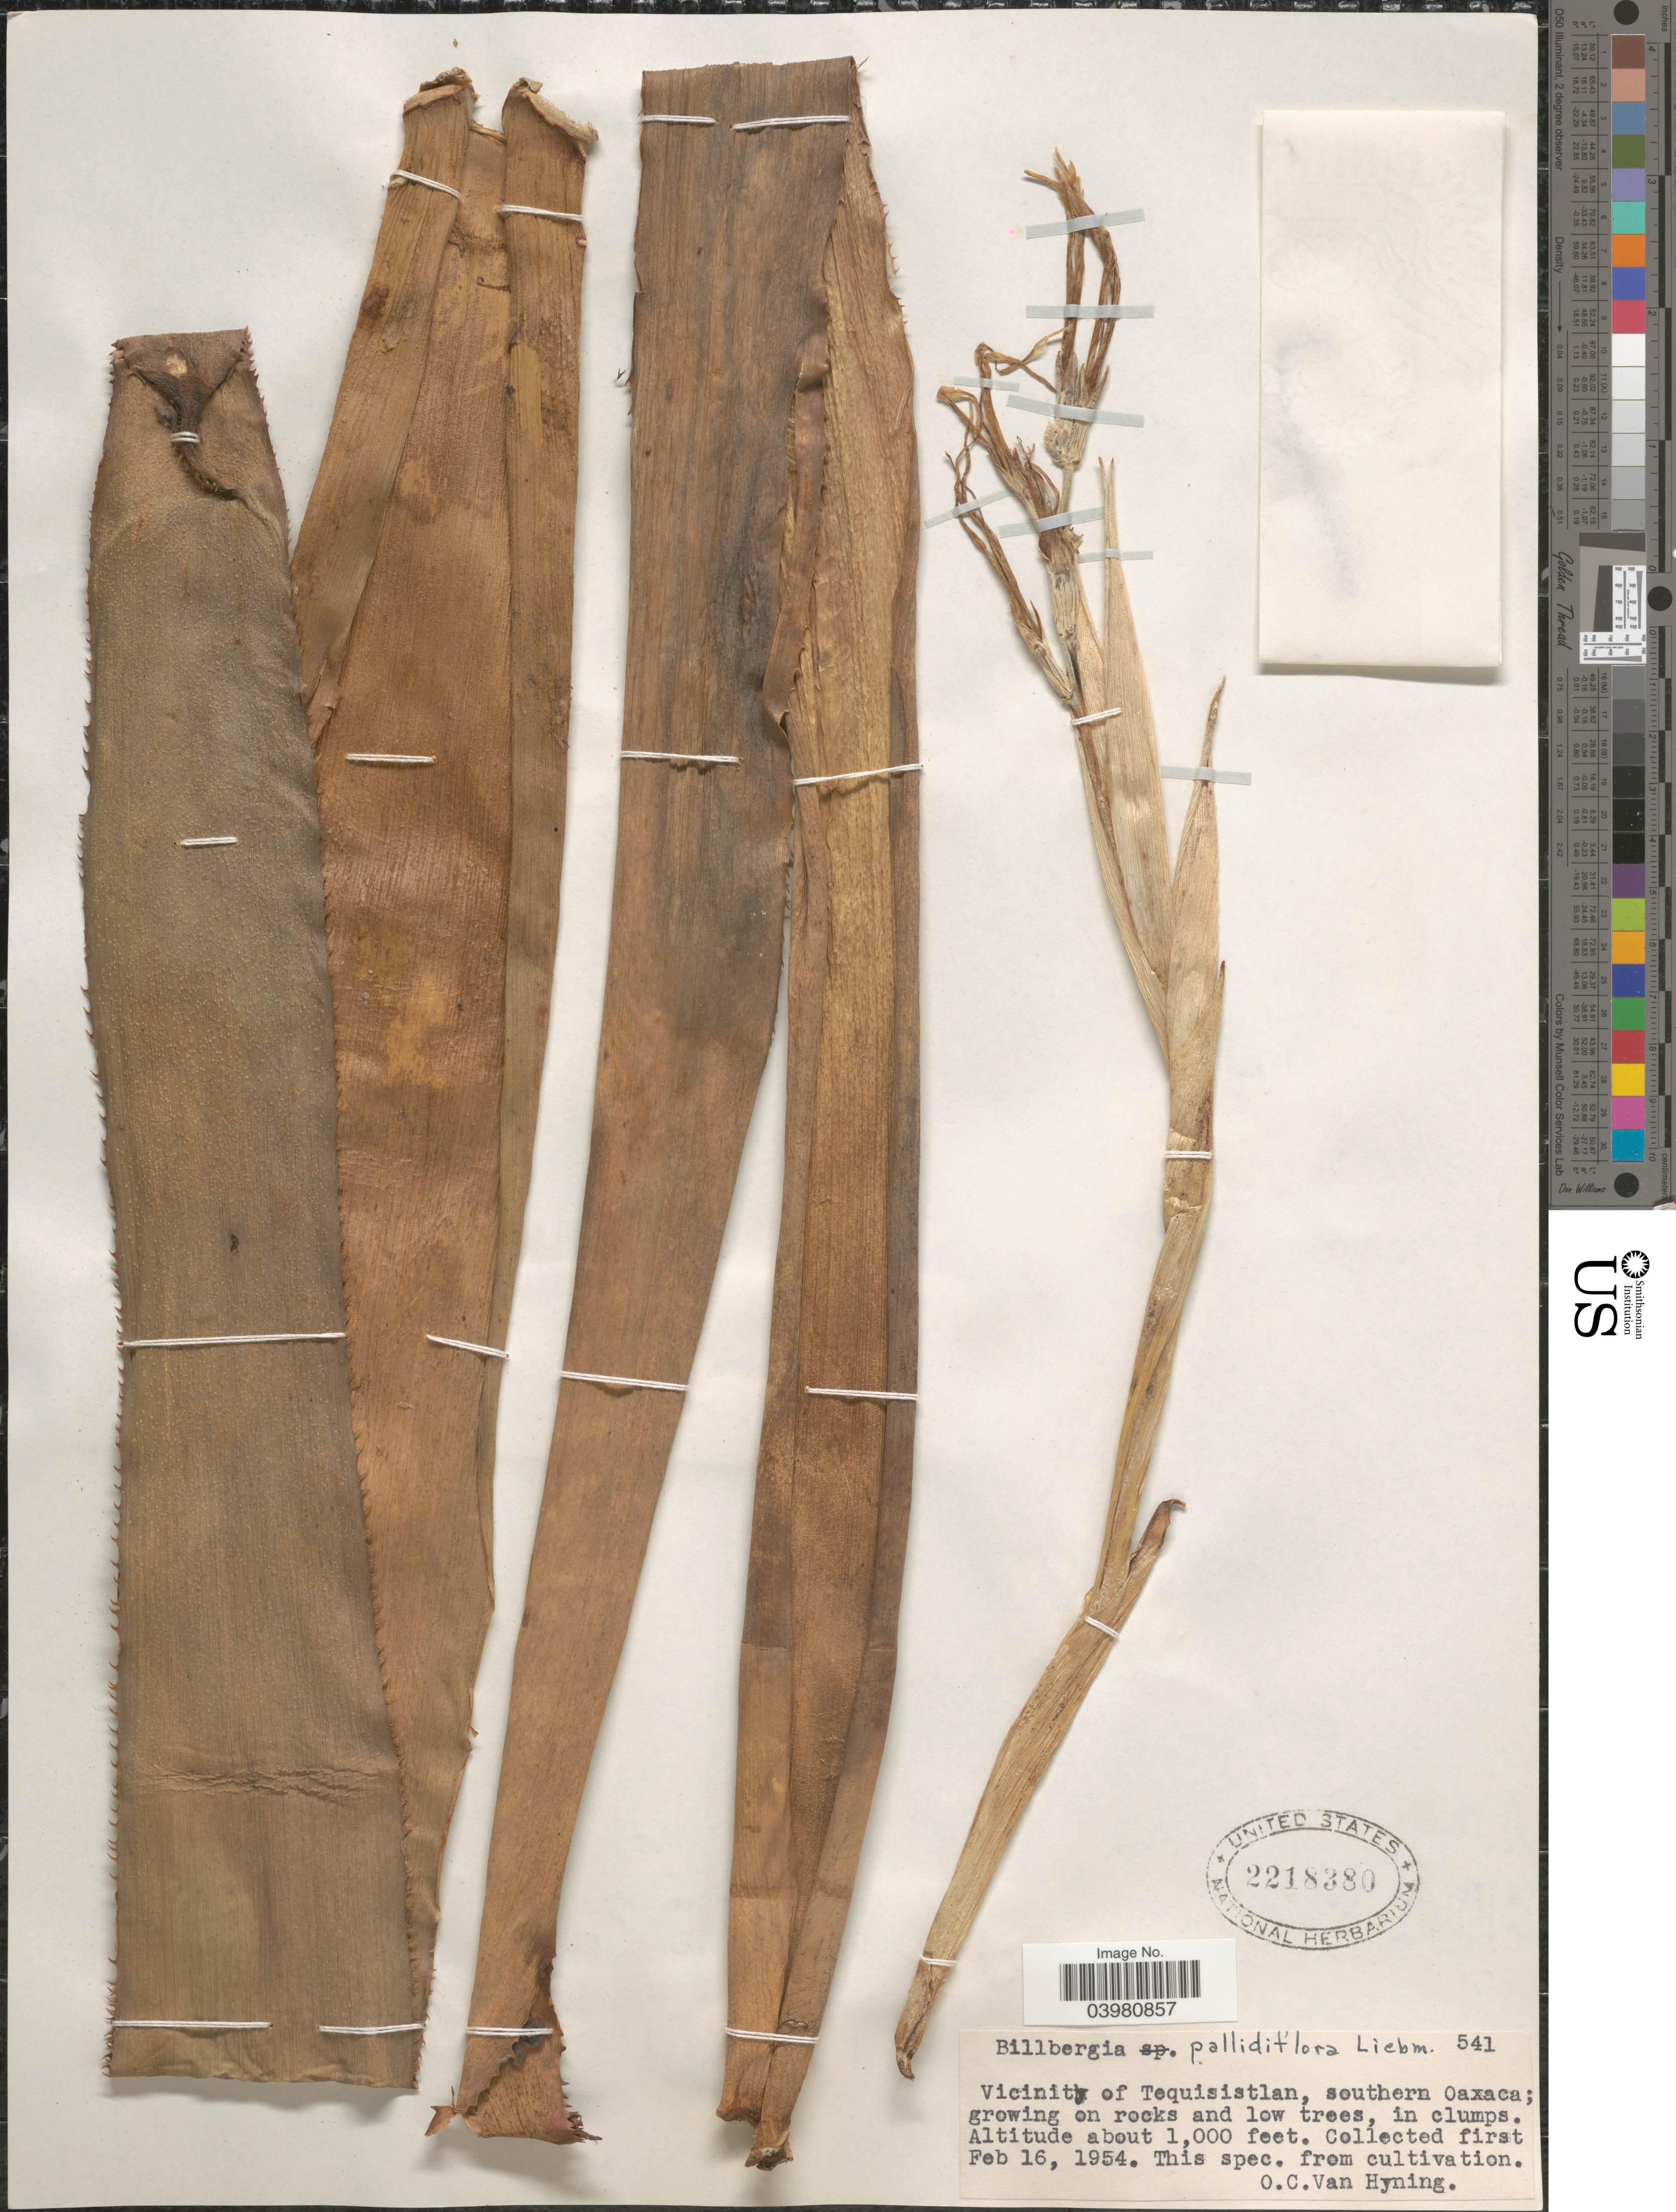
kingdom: Plantae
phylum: Tracheophyta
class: Liliopsida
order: Poales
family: Bromeliaceae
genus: Billbergia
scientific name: Billbergia pallidiflora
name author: Liebm.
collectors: O. Van Hyning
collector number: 541?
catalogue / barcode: US 2218380